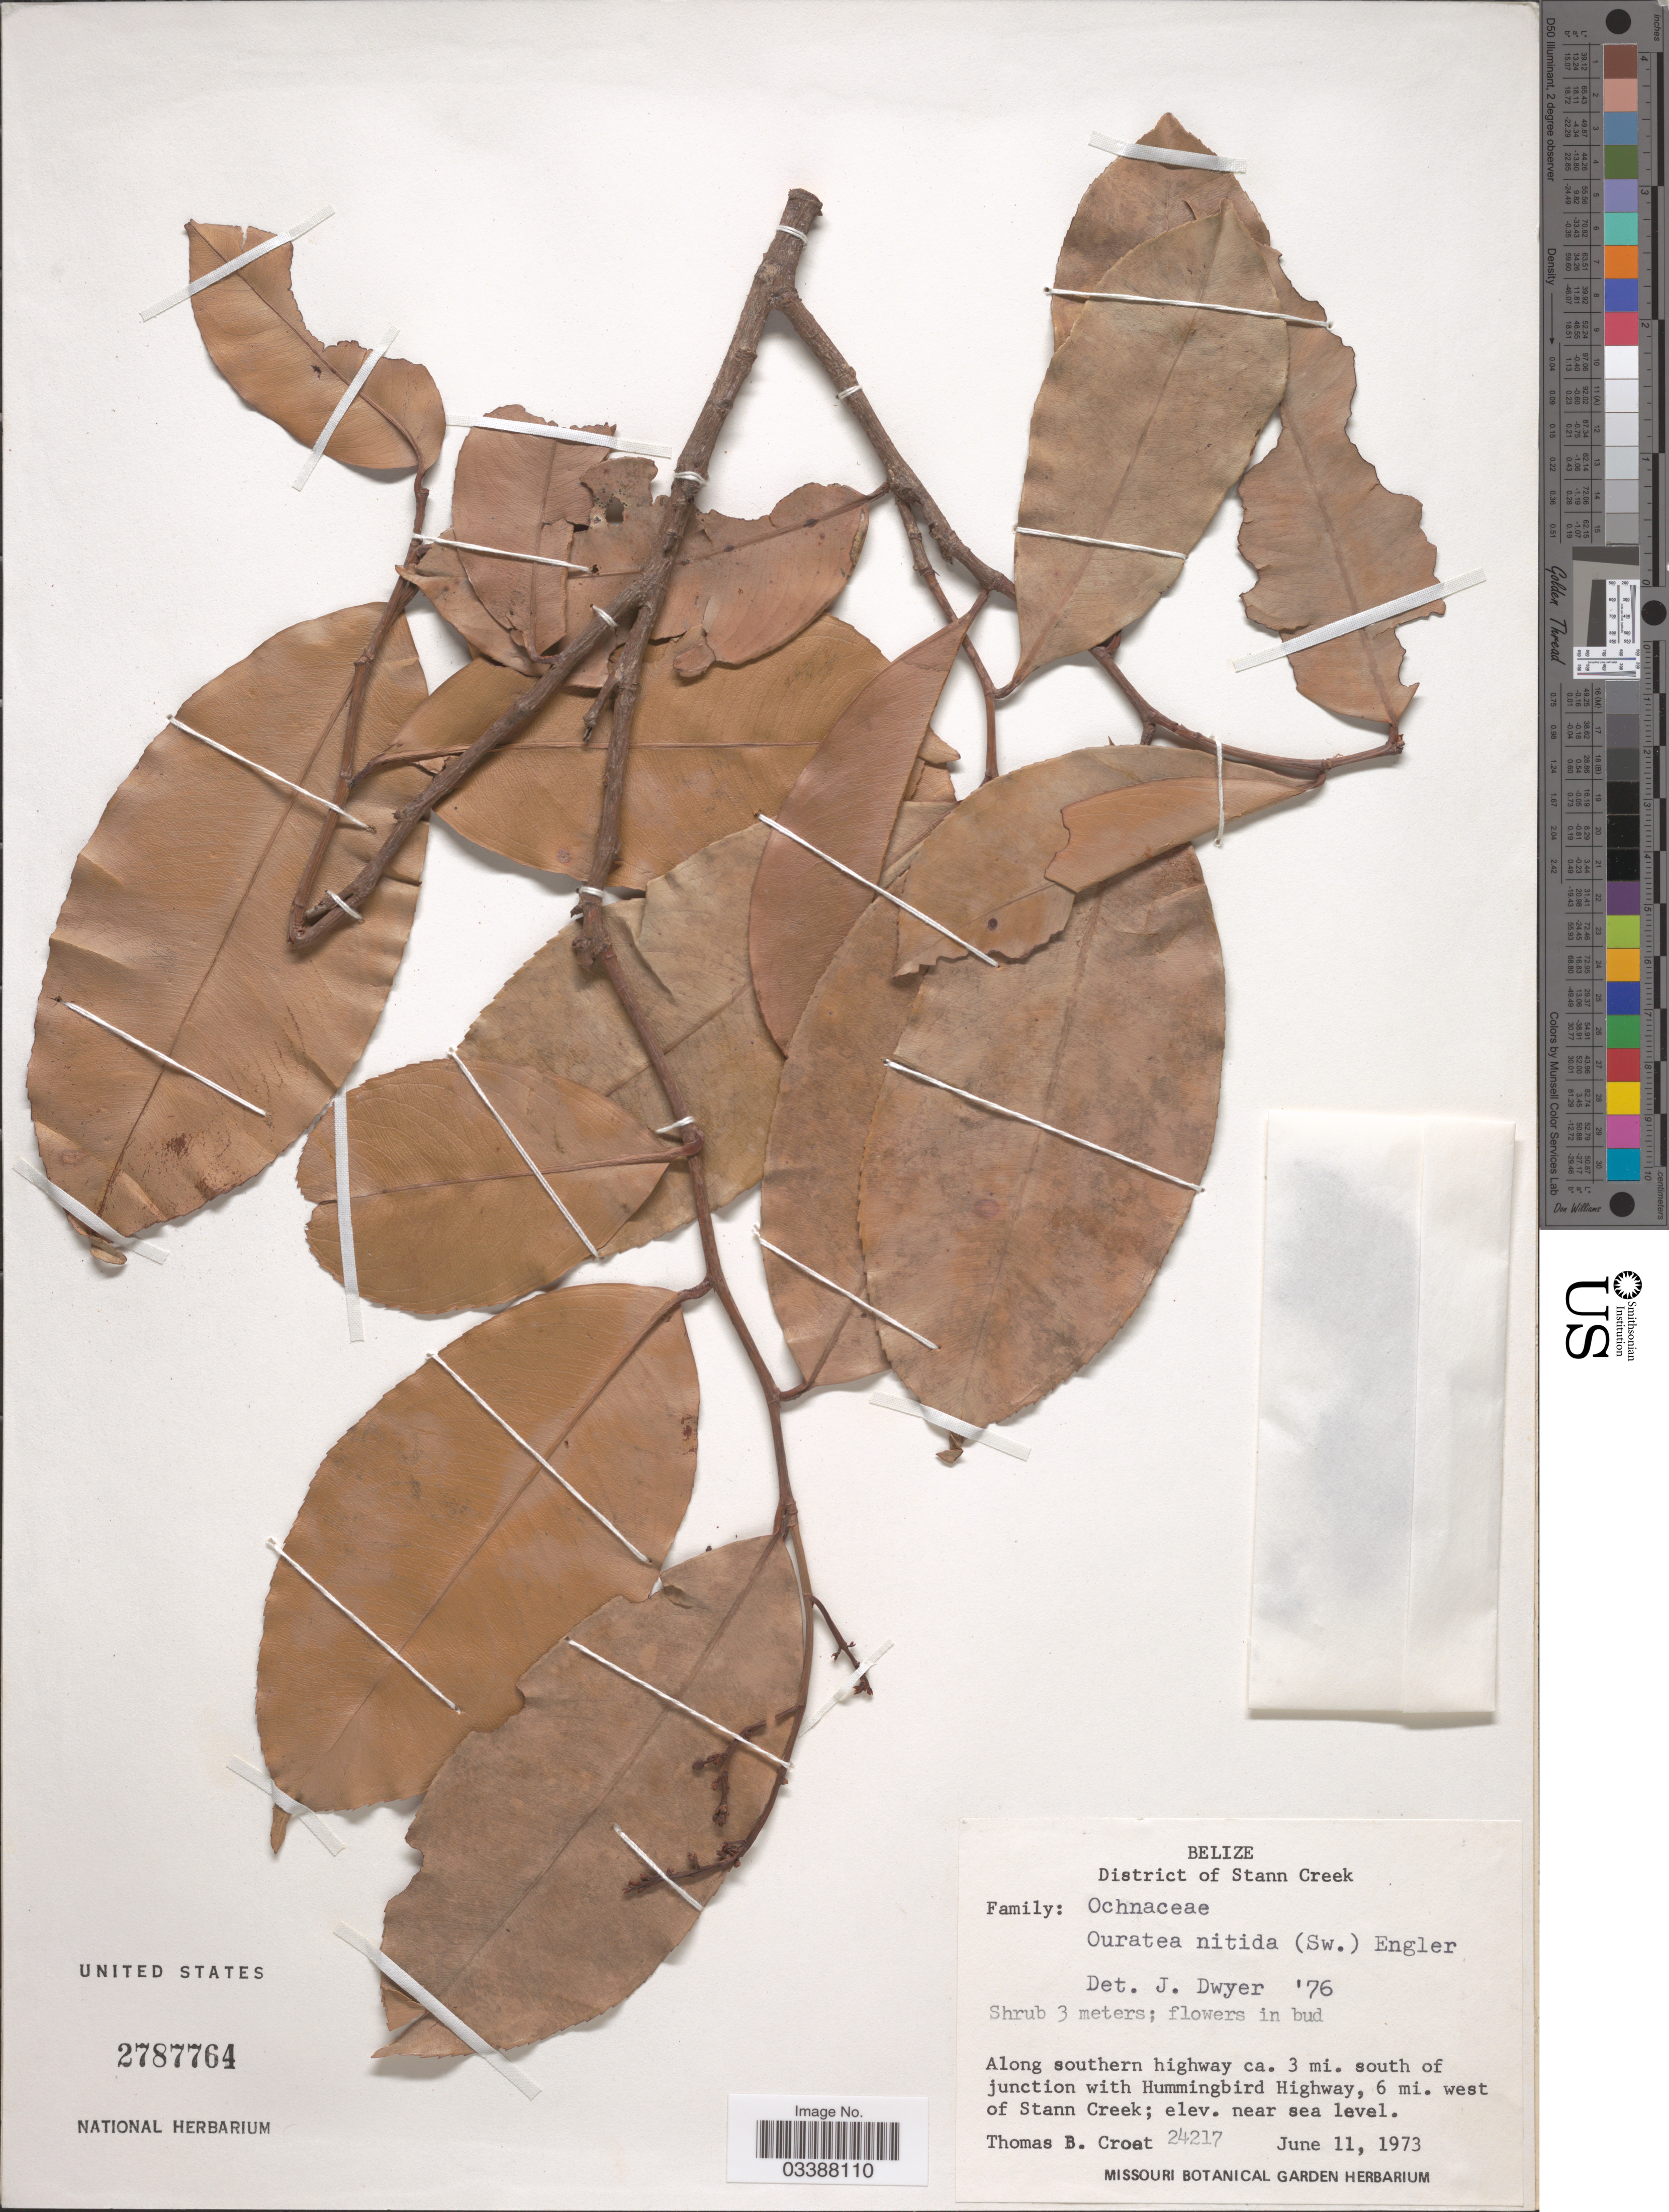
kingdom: Plantae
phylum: Tracheophyta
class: Magnoliopsida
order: Malpighiales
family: Ochnaceae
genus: Ouratea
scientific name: Ouratea nitida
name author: (Sw.) Engl.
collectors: T. B. Croat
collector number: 24217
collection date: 1973-06-11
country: Belize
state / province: Stann Creek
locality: District of Stann Creek. Along southern highway ca. 3 mi. south of junction with Hummingbird Highway, 6 mi. west of Stann Creek.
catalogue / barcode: US 2787764